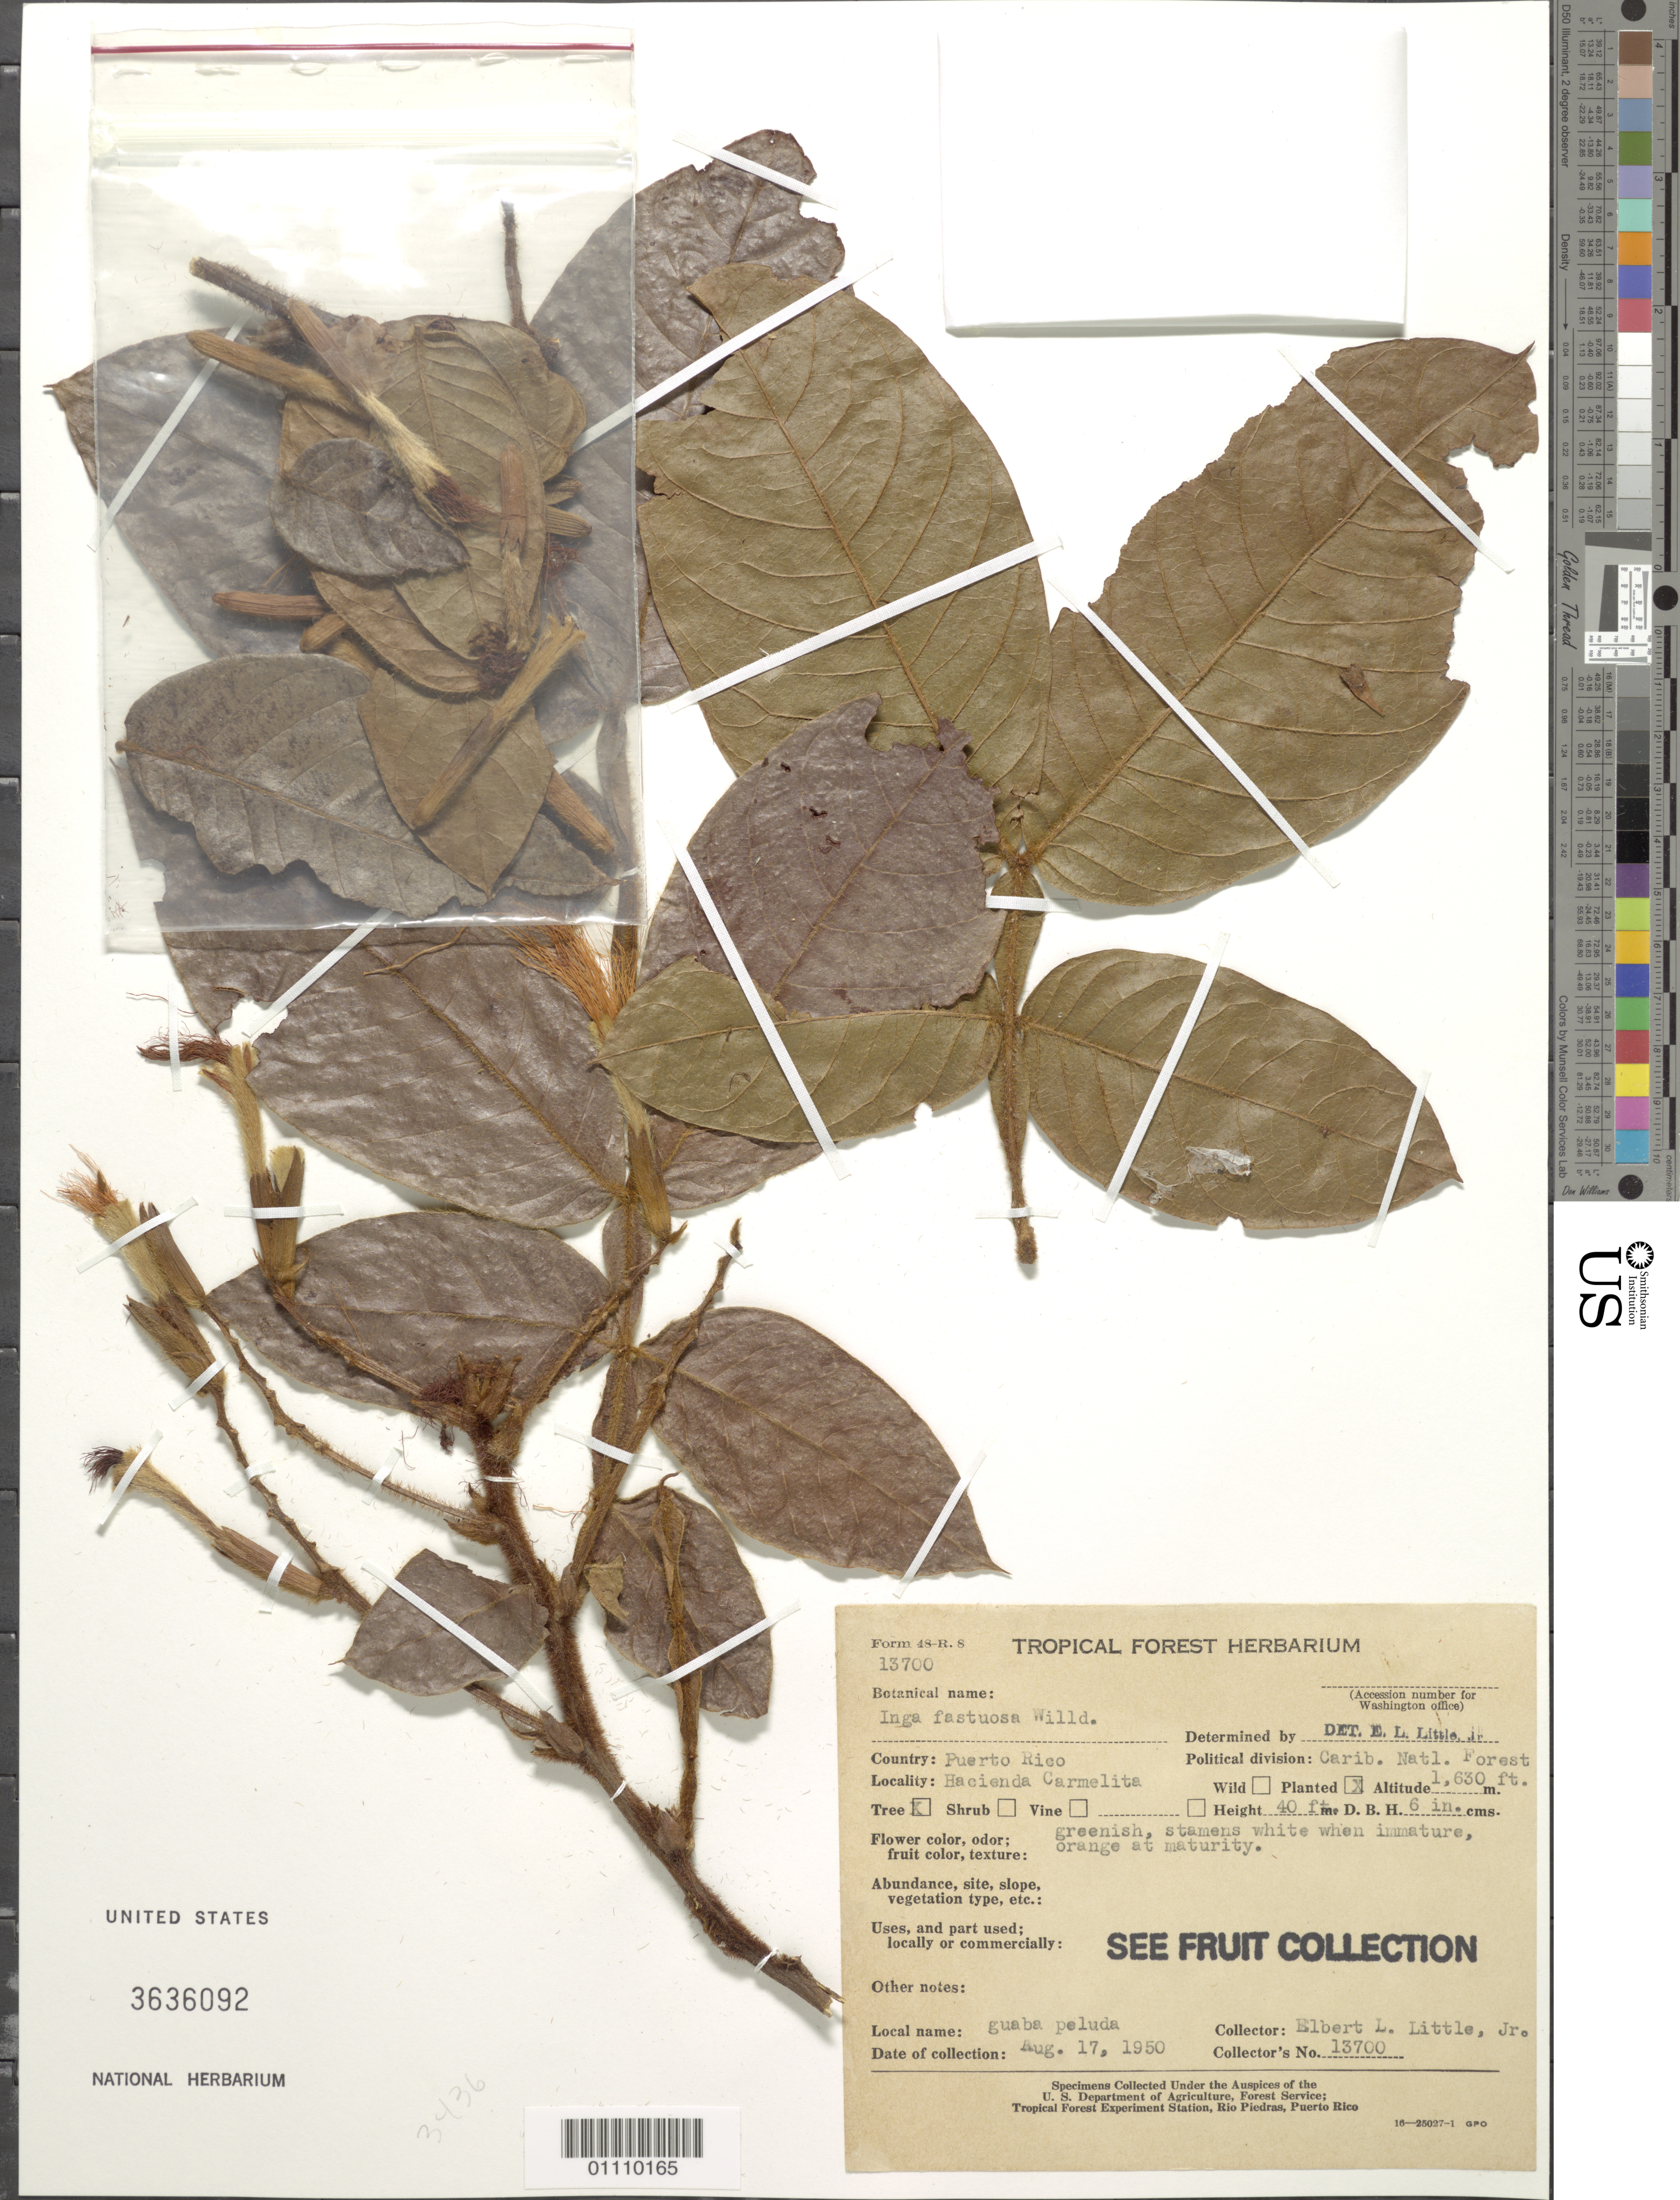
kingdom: Plantae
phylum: Tracheophyta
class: Magnoliopsida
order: Fabales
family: Fabaceae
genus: Inga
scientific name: Inga fastuosa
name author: (Jacq.) Willd.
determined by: Little, Elbert L., Jr., (FSSR), United States Department of Agriculture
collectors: E. L. Little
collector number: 13700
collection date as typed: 17 Aug 1950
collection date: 1950-08-17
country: Puerto Rico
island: Puerto Rico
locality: Carib. Natl. Forest, Hacienda Carmelita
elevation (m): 497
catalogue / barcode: US 3636092